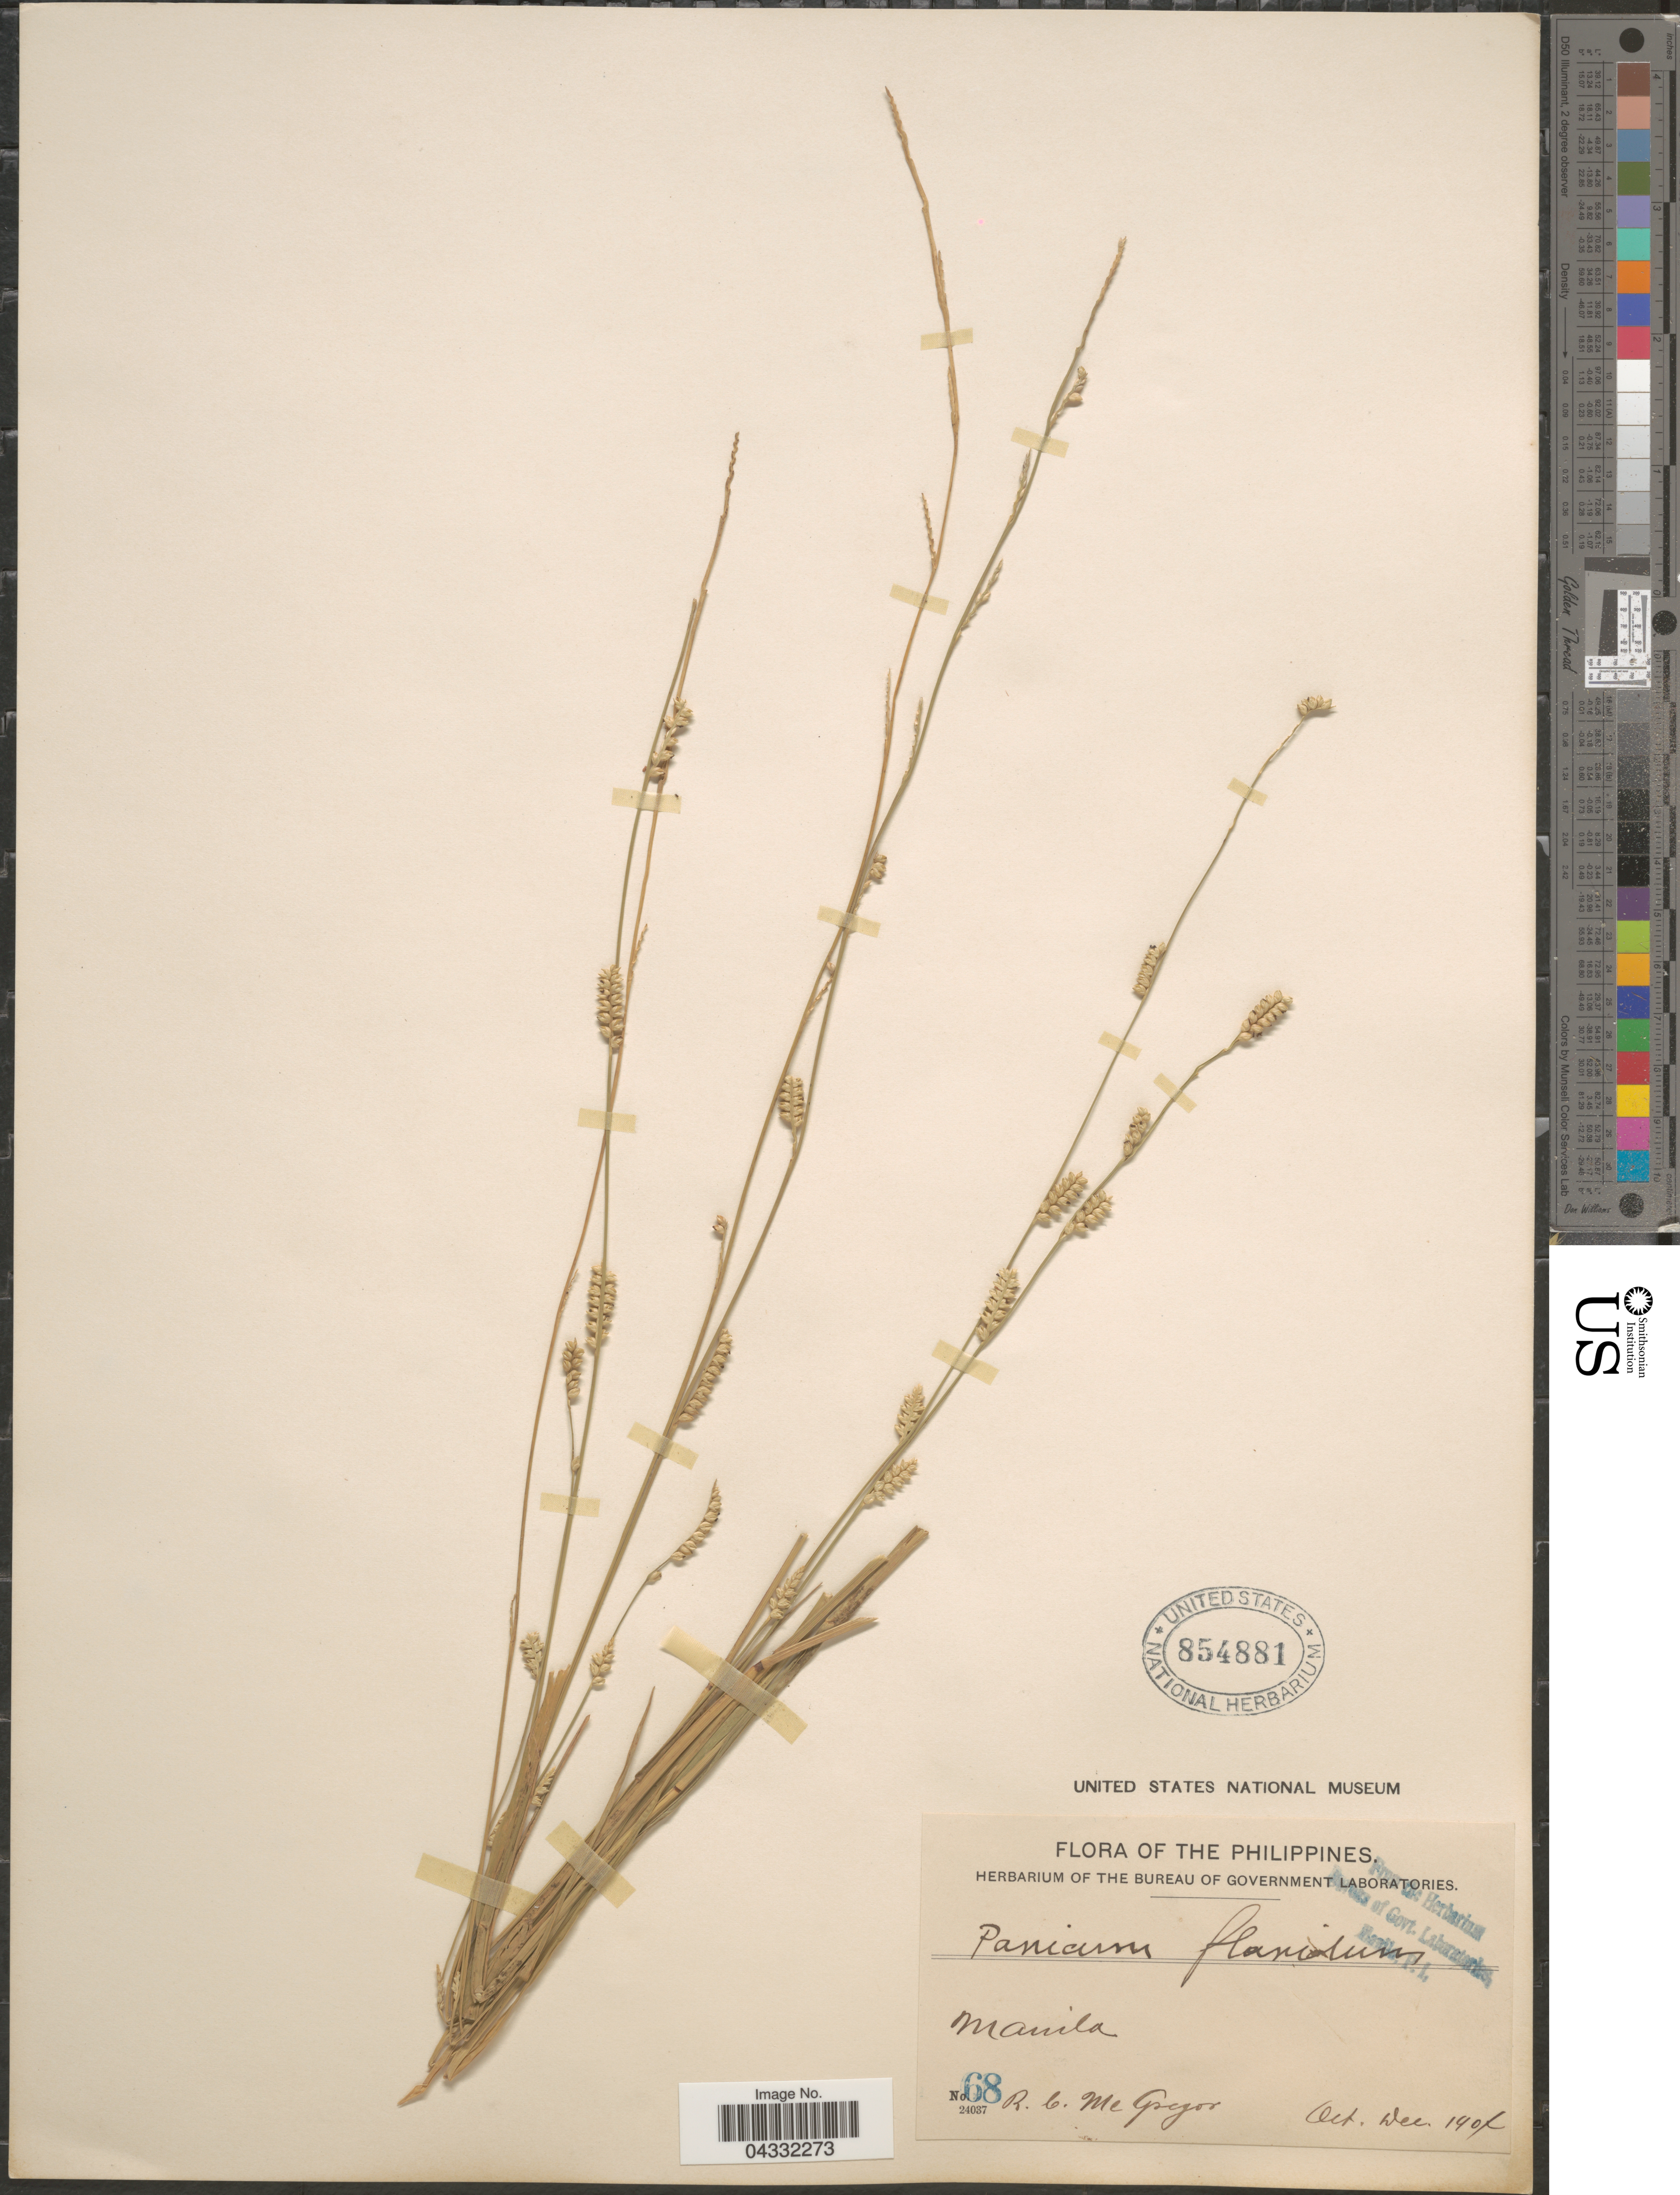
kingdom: Plantae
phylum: Tracheophyta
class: Liliopsida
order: Poales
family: Poaceae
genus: Setaria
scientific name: Setaria flavida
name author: (Retz.) Veldkamp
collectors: R. C. McGregor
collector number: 68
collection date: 1904-10/1904-12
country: Philippines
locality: Manila.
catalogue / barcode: US 854881